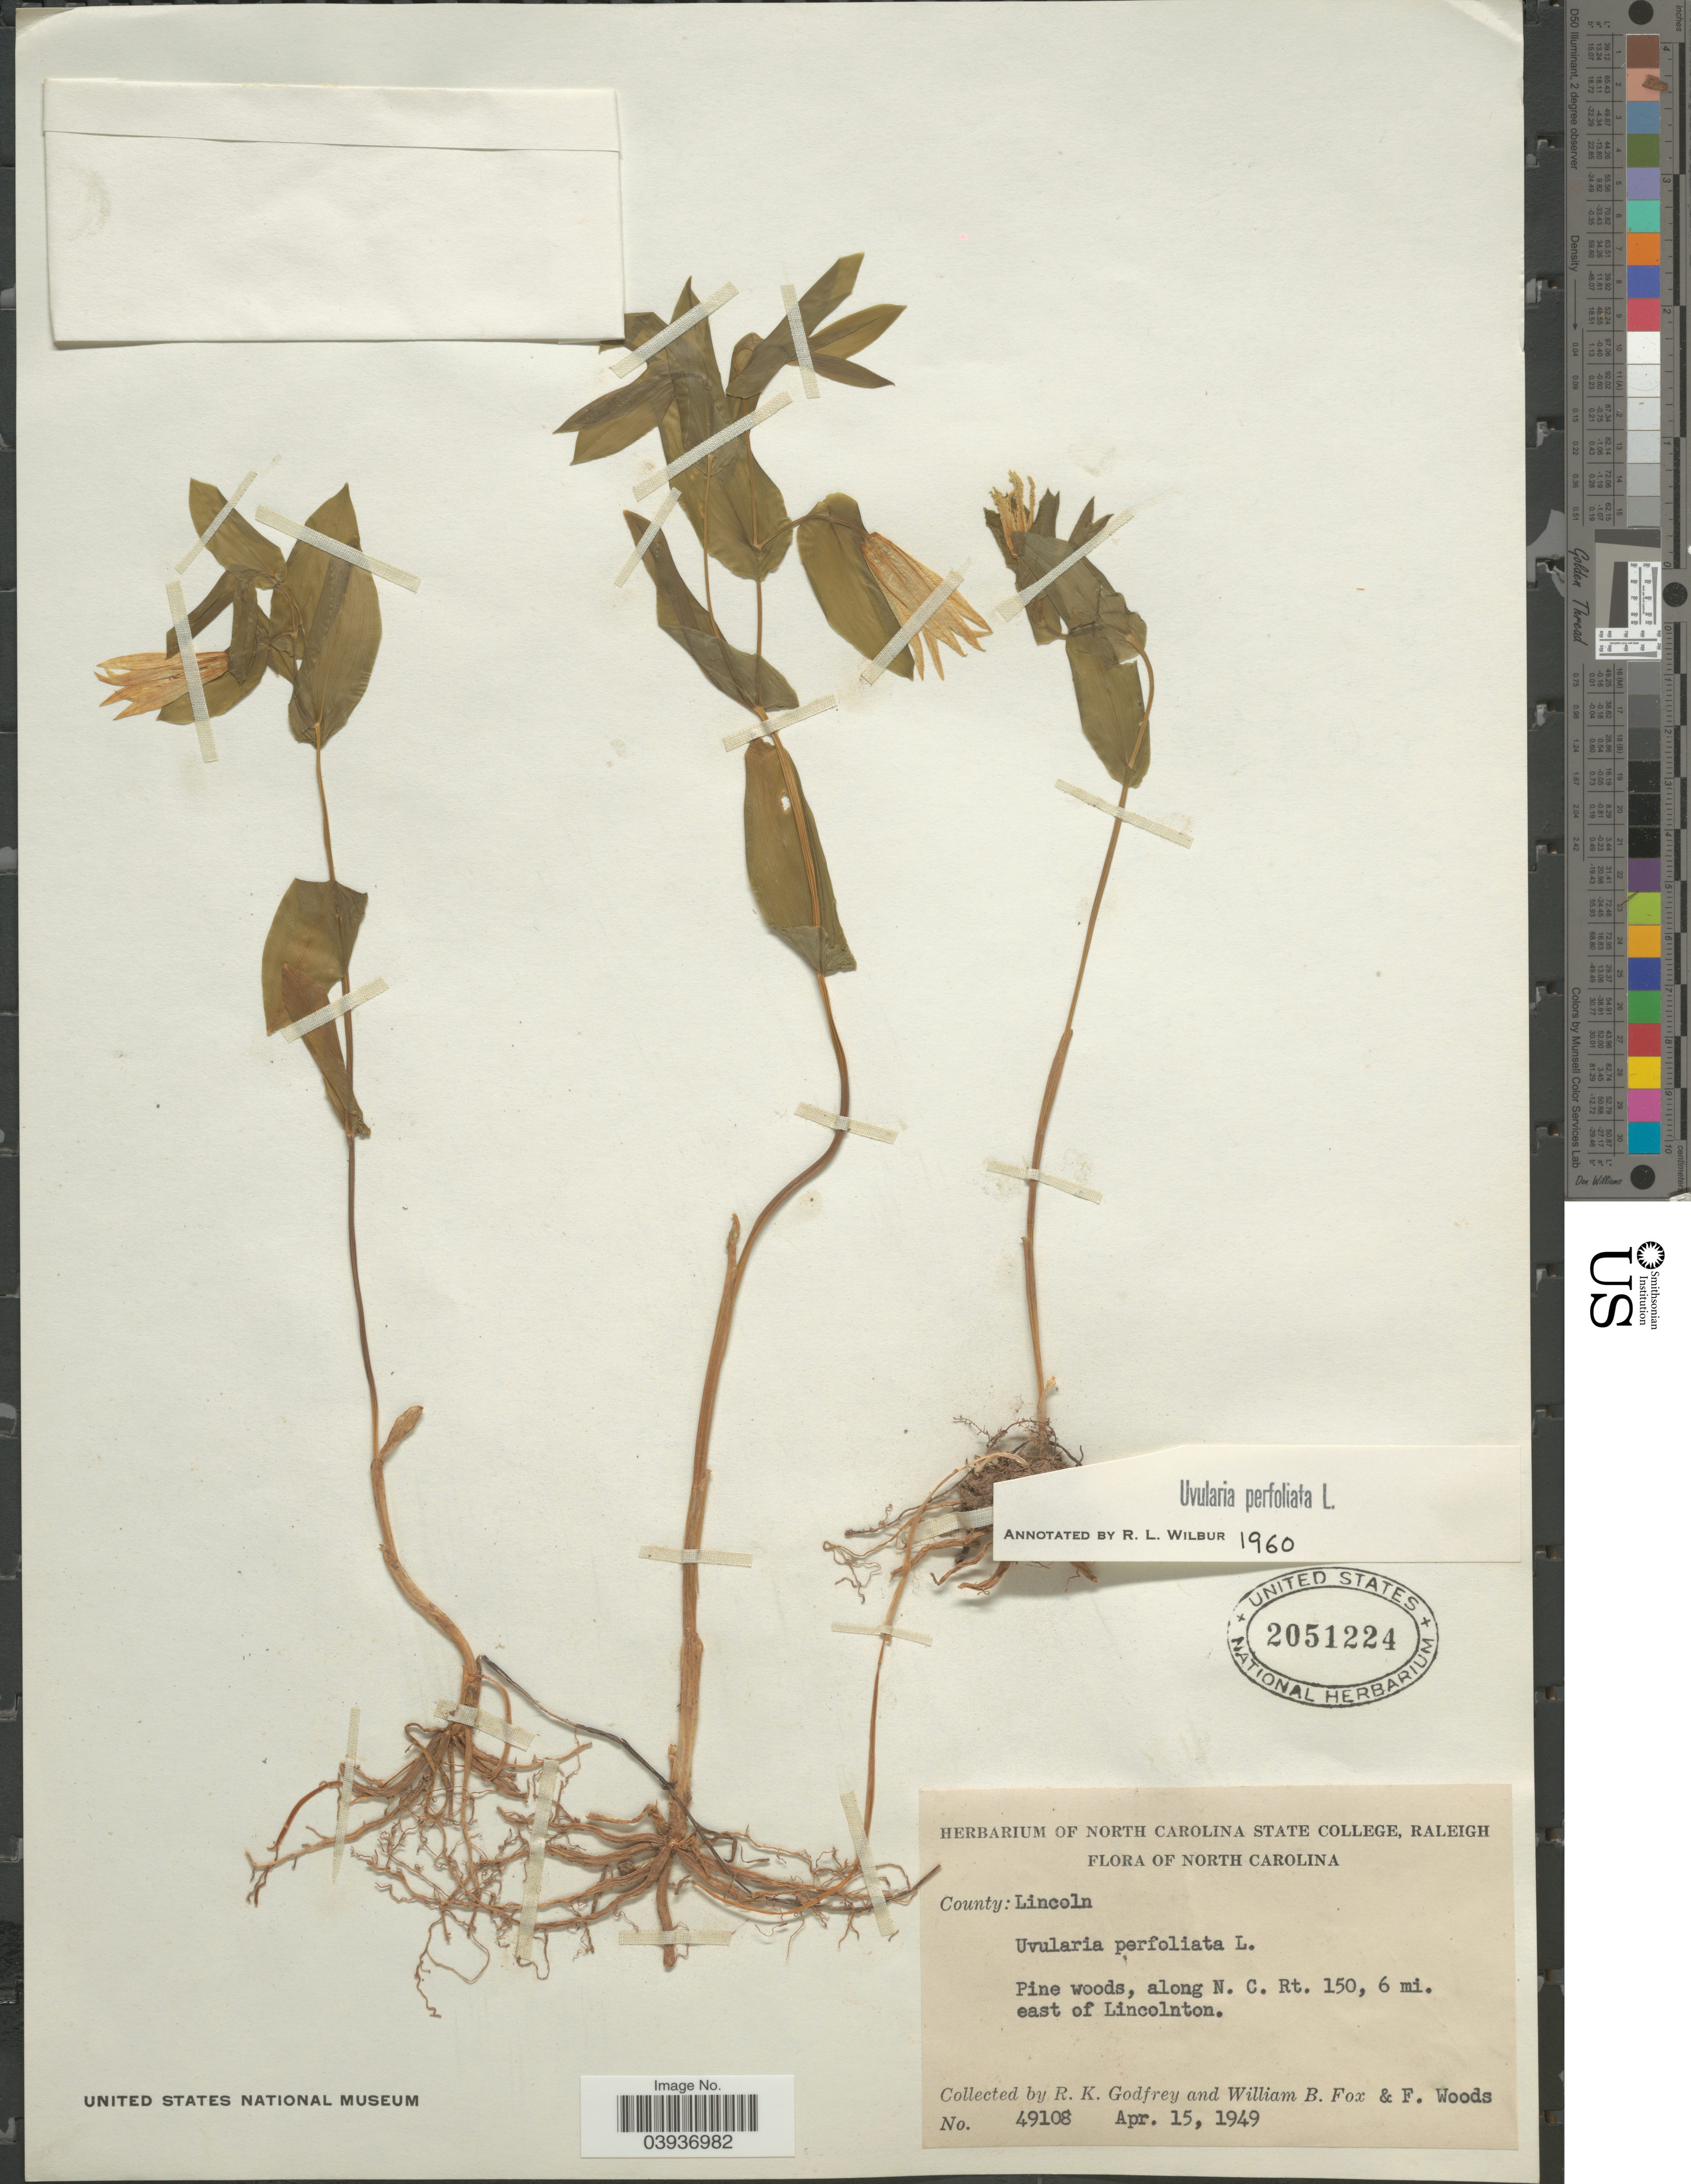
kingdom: Plantae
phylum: Tracheophyta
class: Liliopsida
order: Liliales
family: Colchicaceae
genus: Uvularia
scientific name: Uvularia perfoliata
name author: L.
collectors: R. K. Godfrey, W. B. Fox & F. Woods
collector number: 49108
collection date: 1949-04-15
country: United States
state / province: North Carolina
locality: County: Lincoln. Along N. C. Rt. 150, 6 mi. east of Lincolnton.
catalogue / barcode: US 2051224